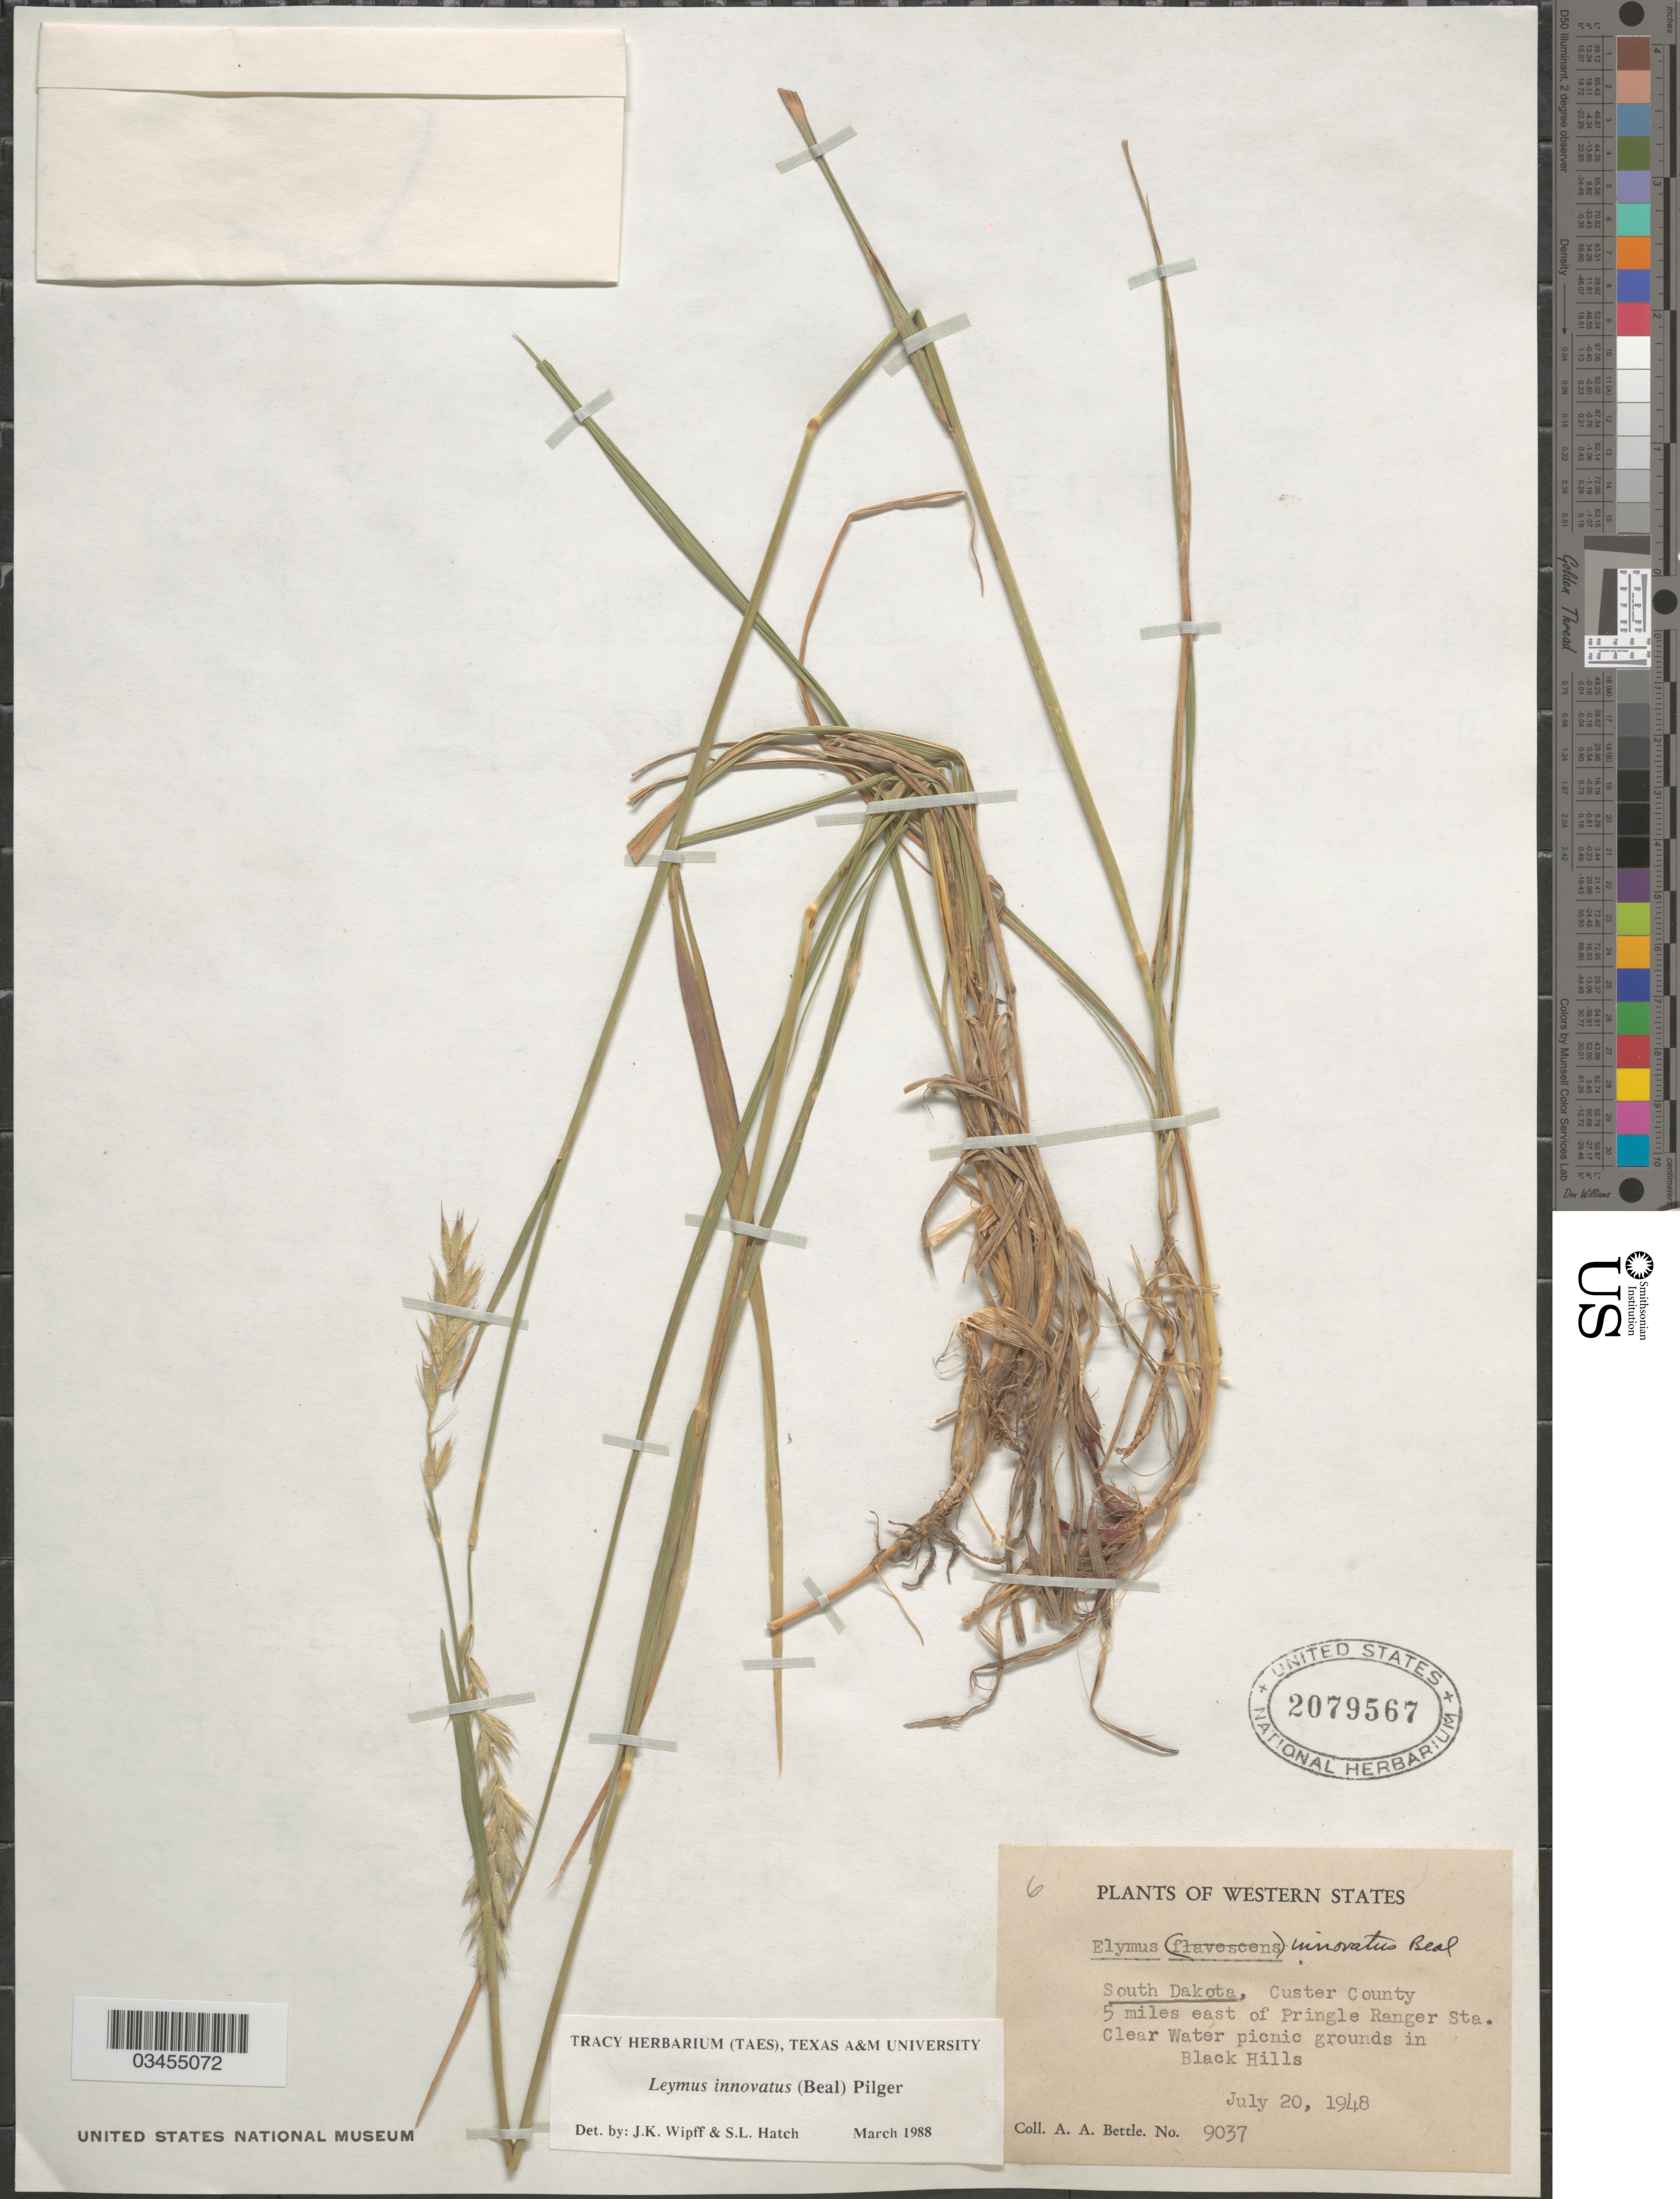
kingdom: Plantae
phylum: Tracheophyta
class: Liliopsida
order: Poales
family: Poaceae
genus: Leymus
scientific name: Leymus innovatus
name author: (W.J. Beal) Pilg.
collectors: A. Bettle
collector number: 9037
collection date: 1948-07-20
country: United States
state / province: South Dakota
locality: Western States. Custer County 5 miles east of Pringle Ranger Sta. Clear Water picnic grounds in Black Hills.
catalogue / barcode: US 2079567